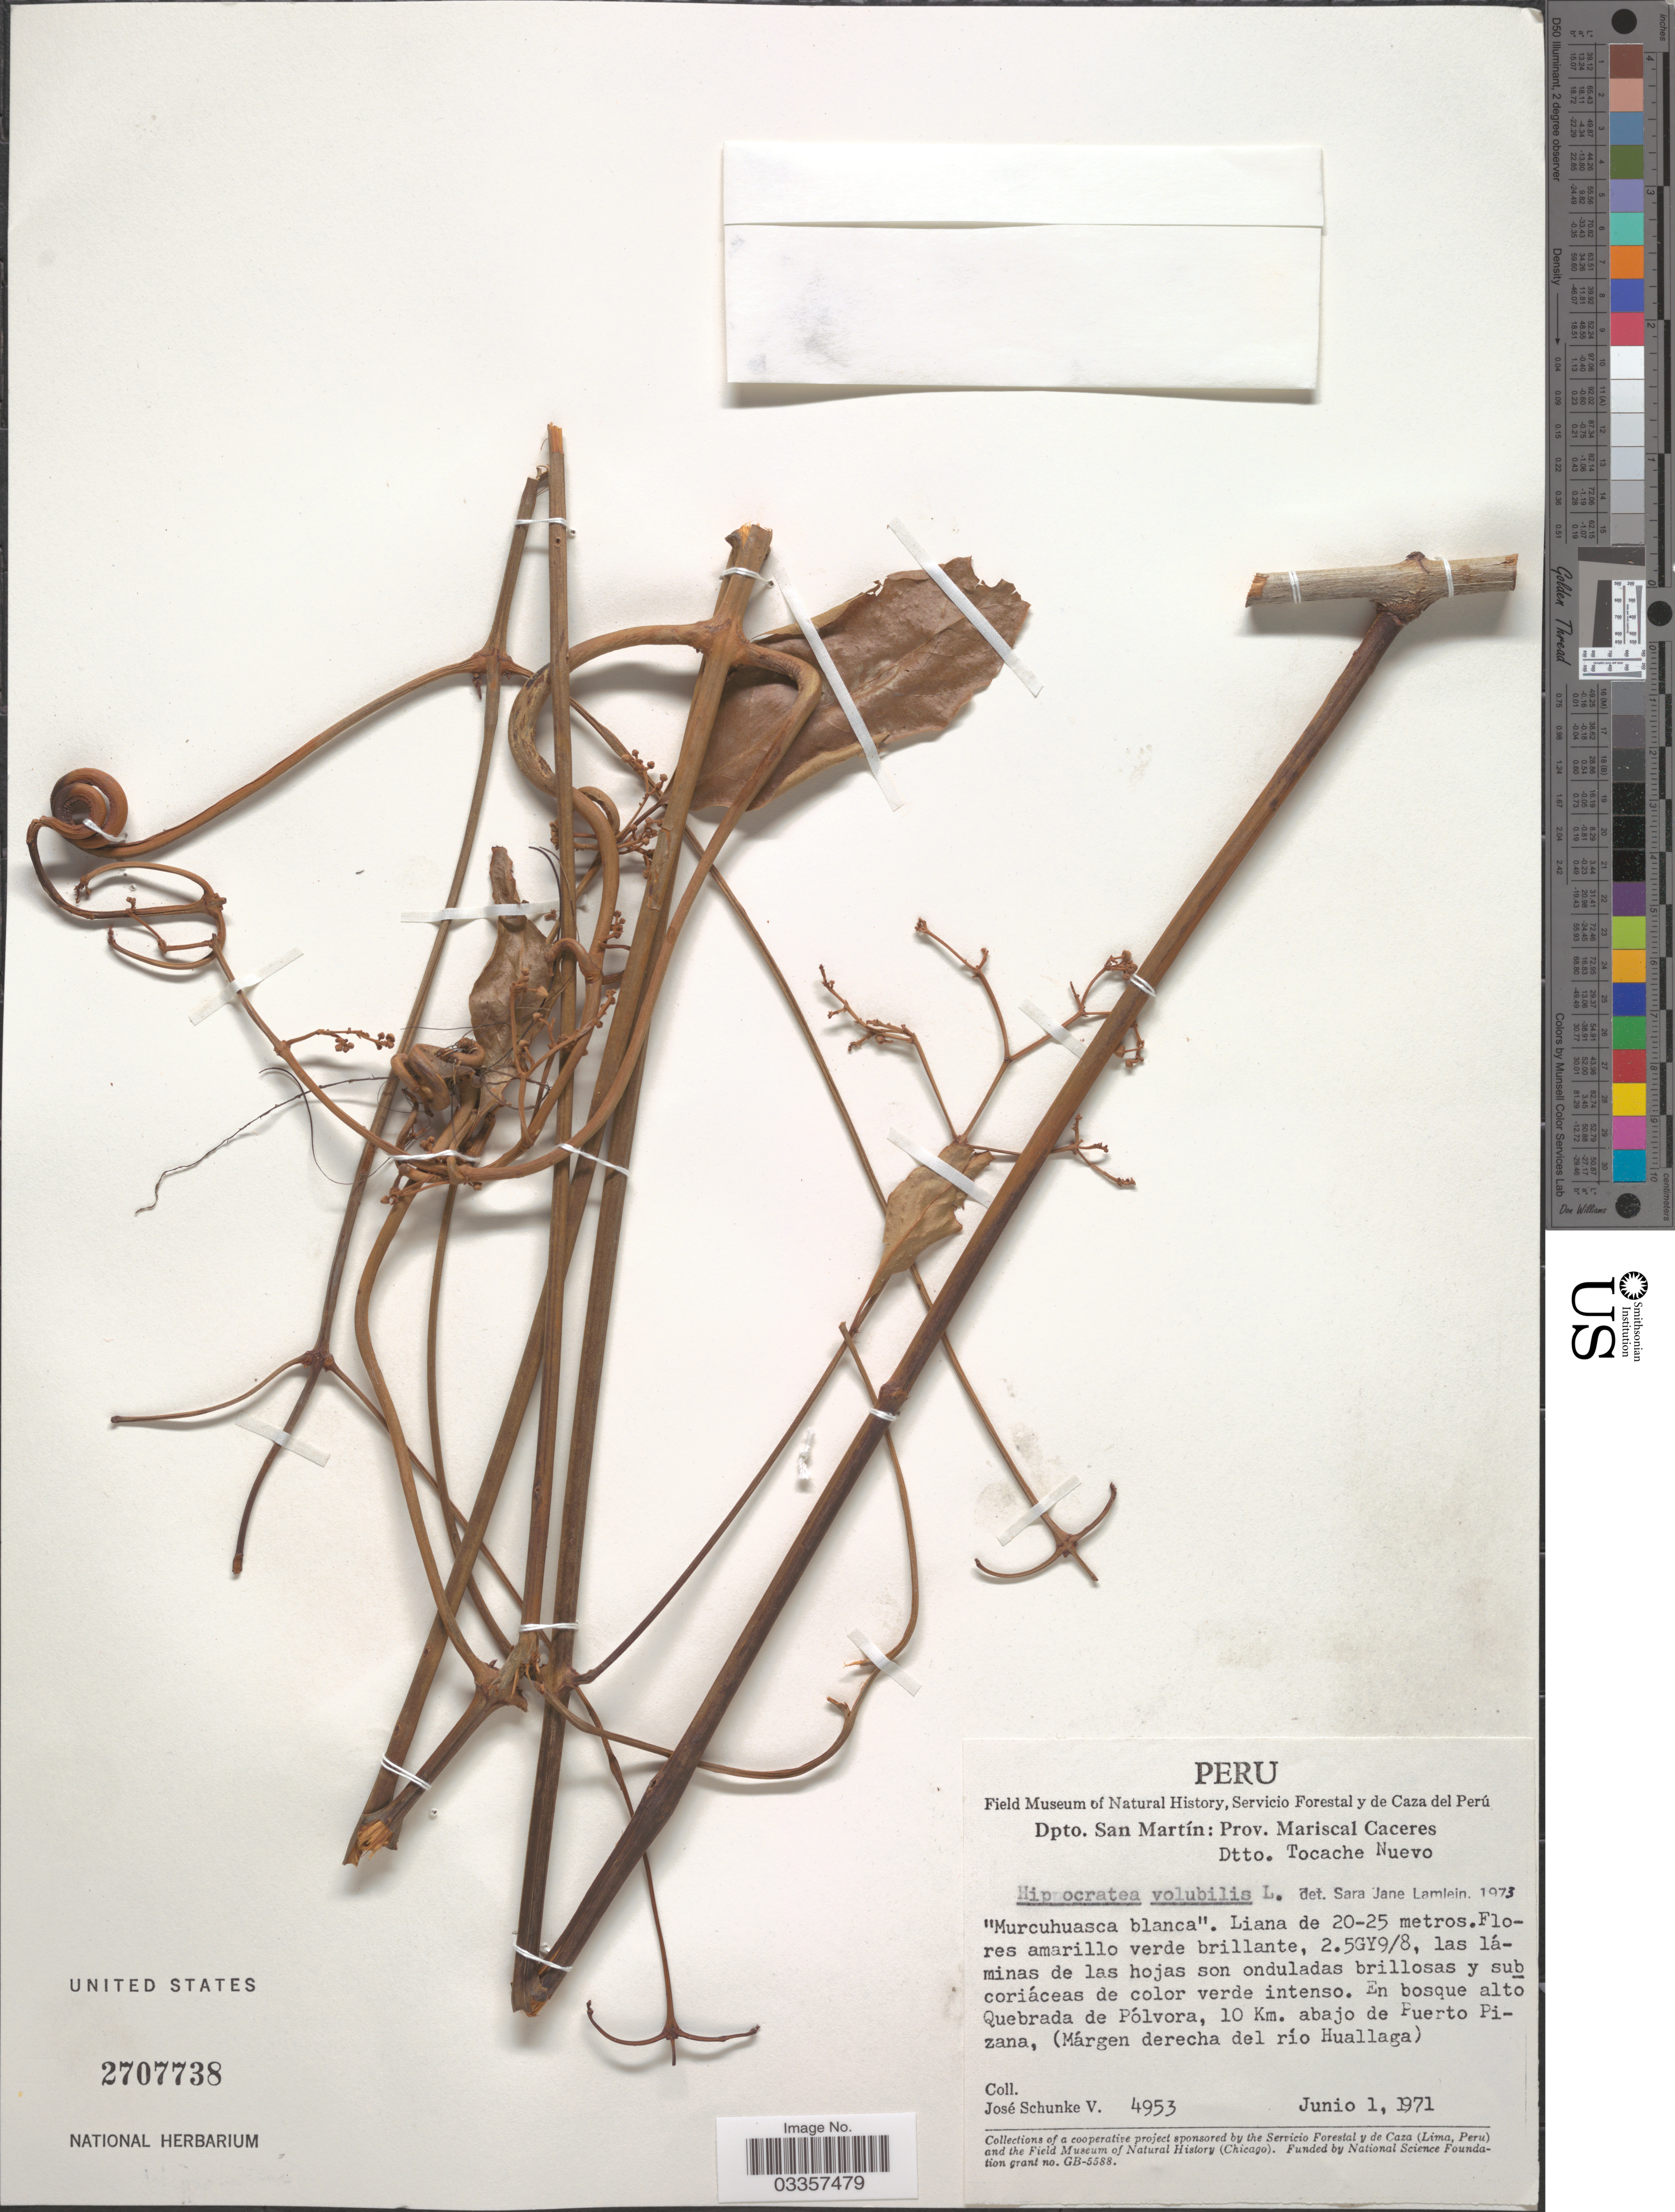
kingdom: Plantae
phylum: Tracheophyta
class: Magnoliopsida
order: Celastrales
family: Celastraceae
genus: Hippocratea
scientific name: Hippocratea volubilis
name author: L.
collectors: J. Schunke Vigo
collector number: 4953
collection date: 1971-06-01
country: Peru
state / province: San Martín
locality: Dpto. San martín: Prov. Mariscal Caceres. Dtto. Tocache Nuevo. Quebrada de Pólvora, 10 Km. abajo de Puerto Pizana, (Márgen derecha del río Huallaga).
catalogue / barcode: US 2707738